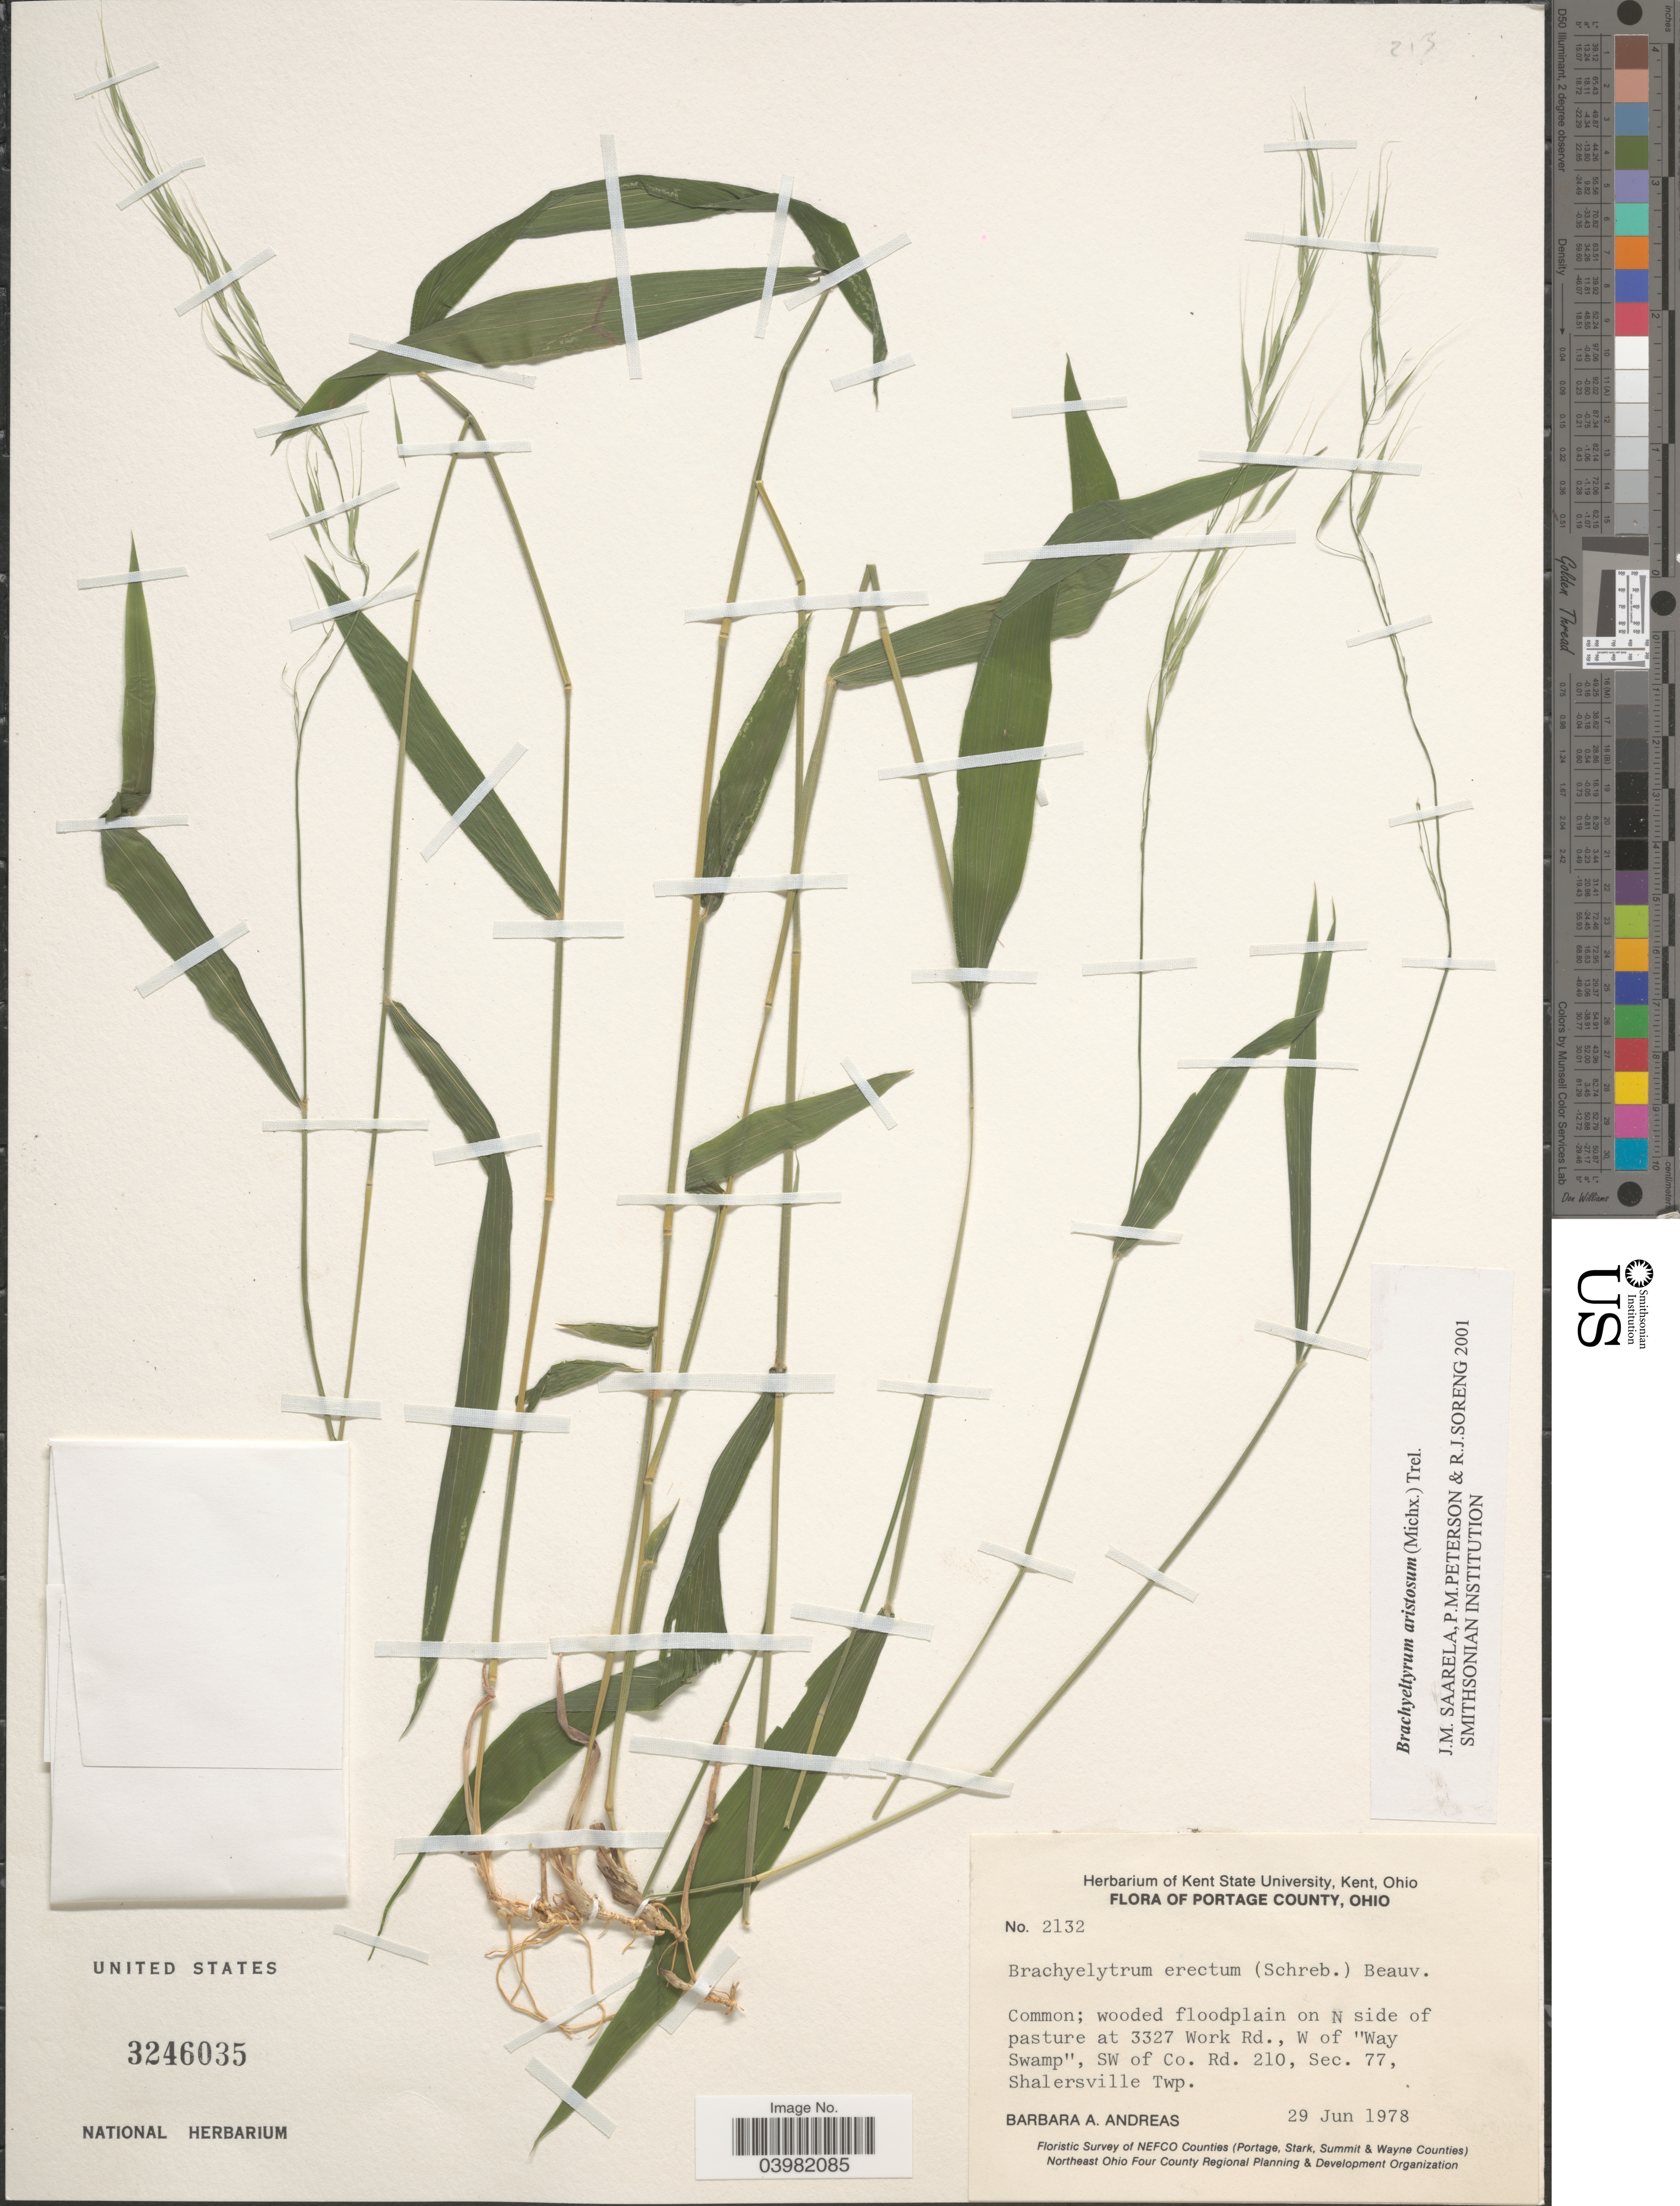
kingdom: Plantae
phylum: Tracheophyta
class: Liliopsida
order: Poales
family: Poaceae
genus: Brachyelytrum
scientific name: Brachyelytrum aristosum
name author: (Michx.) P. Beauv. ex Trel.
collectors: B. A. Andreas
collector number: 2132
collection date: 1978-06-29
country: United States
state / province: Ohio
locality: Portage County. Wooded floodplain on N side of pasture at 3327 Work Rd., W of "Way Swamp", SW of Co. Rd. 210, Sec. 77, Shalersville Twp.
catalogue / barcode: US 3246035